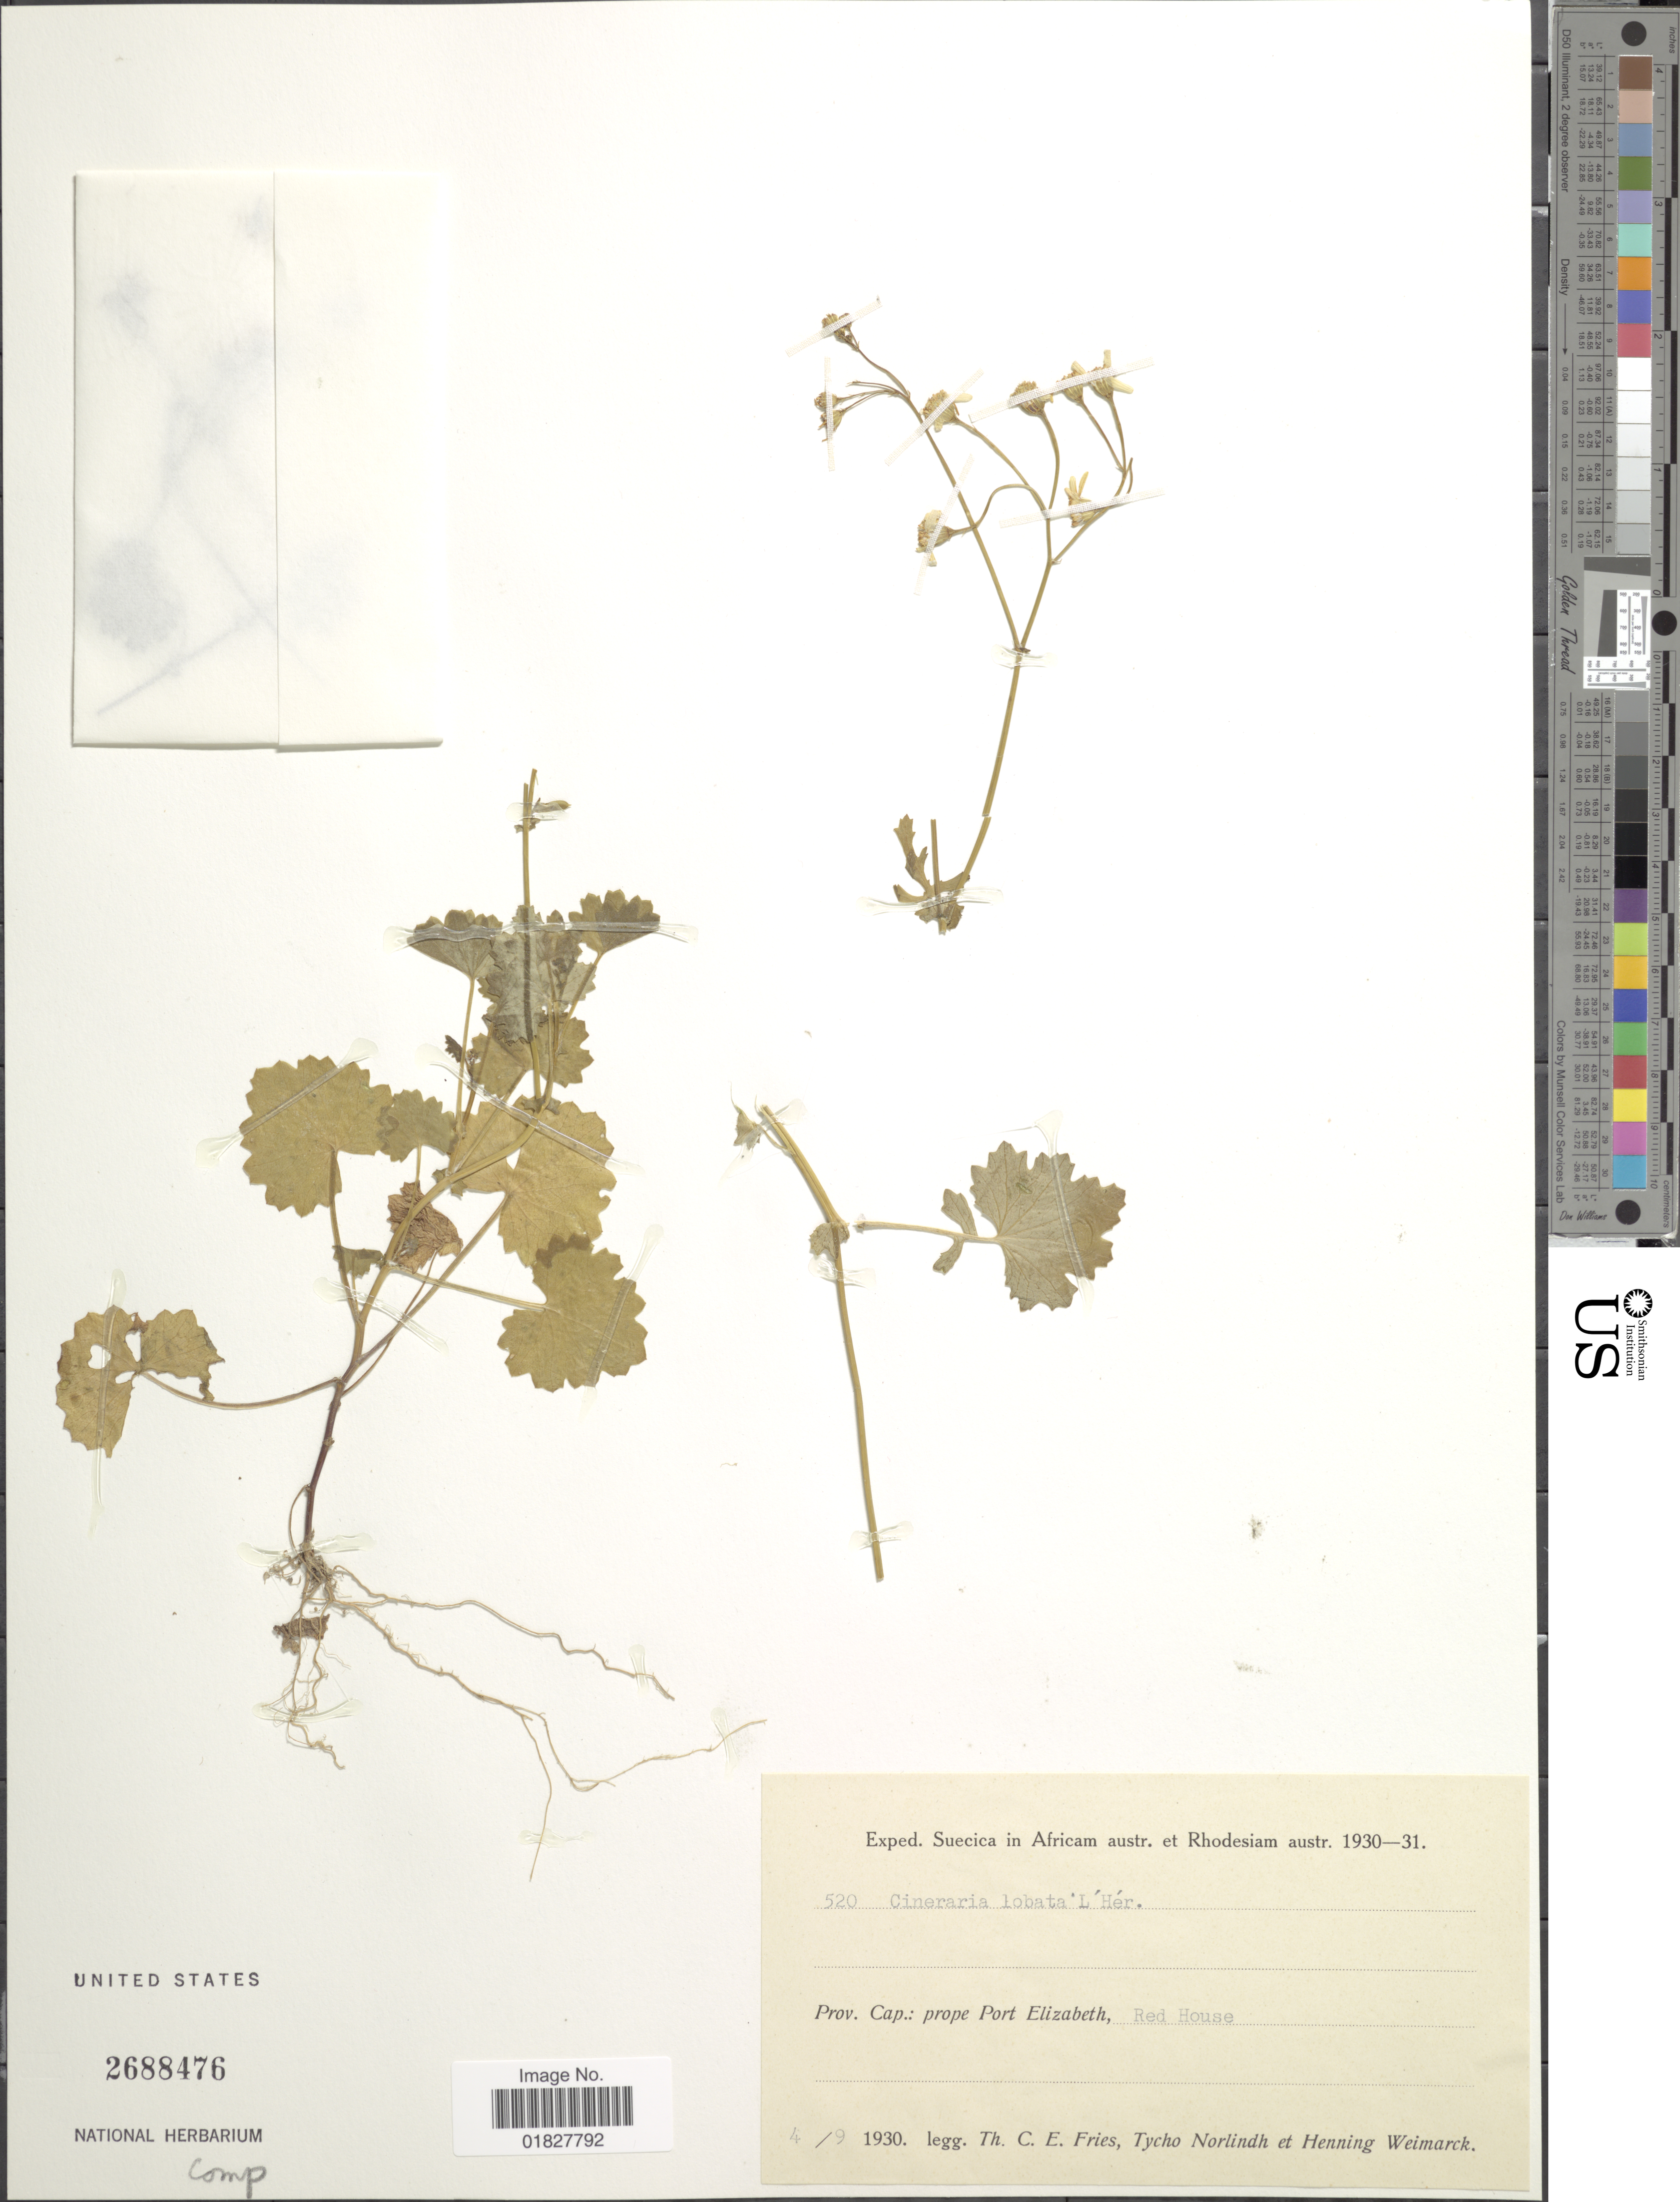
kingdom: Plantae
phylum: Tracheophyta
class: Magnoliopsida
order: Asterales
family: Asteraceae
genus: Cineraria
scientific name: Cineraria lobata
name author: L'Hér.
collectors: T. C. E. Fries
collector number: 520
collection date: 1930-09-04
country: South Africa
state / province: Eastern Cape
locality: Prov. Cap., prope Port Elizabeth, Red House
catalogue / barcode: US 2688476